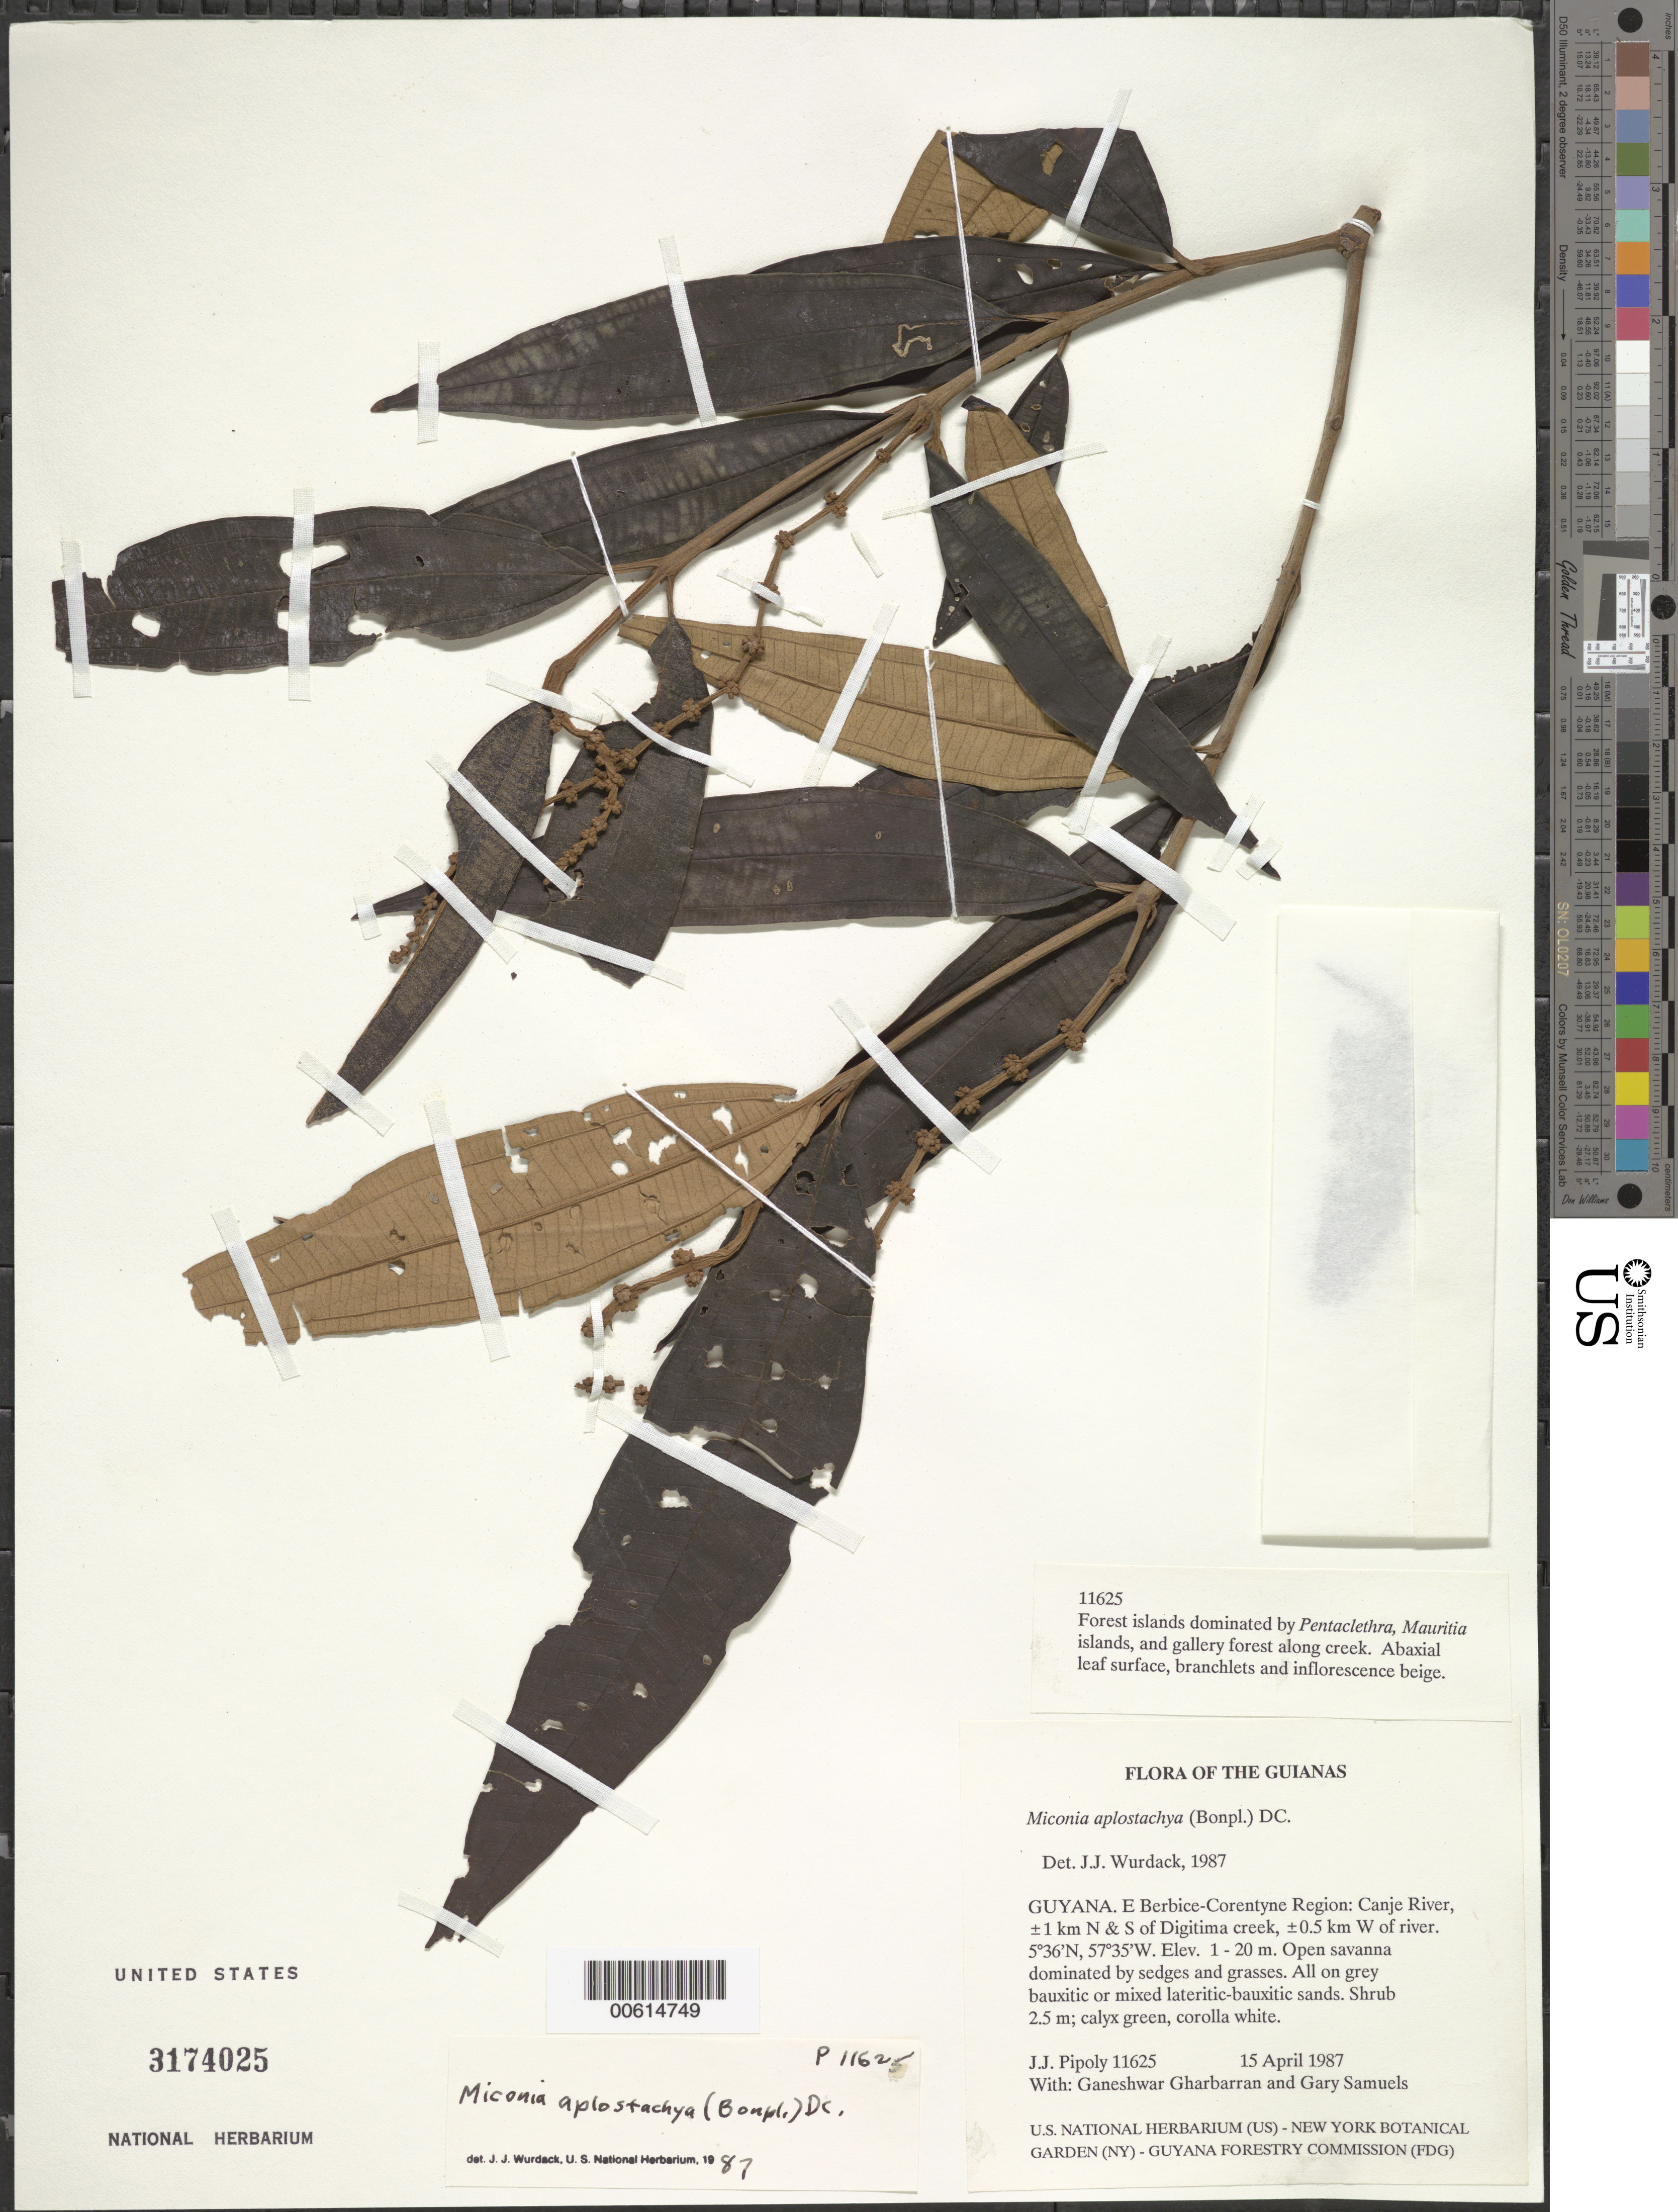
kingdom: Plantae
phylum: Tracheophyta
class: Magnoliopsida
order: Myrtales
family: Melastomataceae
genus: Miconia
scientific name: Miconia aplostachya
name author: (Bonpl.) DC.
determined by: Wurdack, John J., (US), US (UNITED STATES)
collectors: J. J. Pipoly, G. Gharbarran & G. Samuels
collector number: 11625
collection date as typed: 15 April 1987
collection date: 1987-04-15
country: Guyana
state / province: E. Berbice-Corentyne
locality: Canje River, ±1 km N & S of Digitima creek, ±0.5 km W of river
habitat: Open savanna dominated by sedges and grasses. All on grey bauxitic or mixed lateritic-bauxitic sands. Forest islands dominated by Pentaclethra, Mauritia islands, and gallery forest along creek.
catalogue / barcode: US 3174025